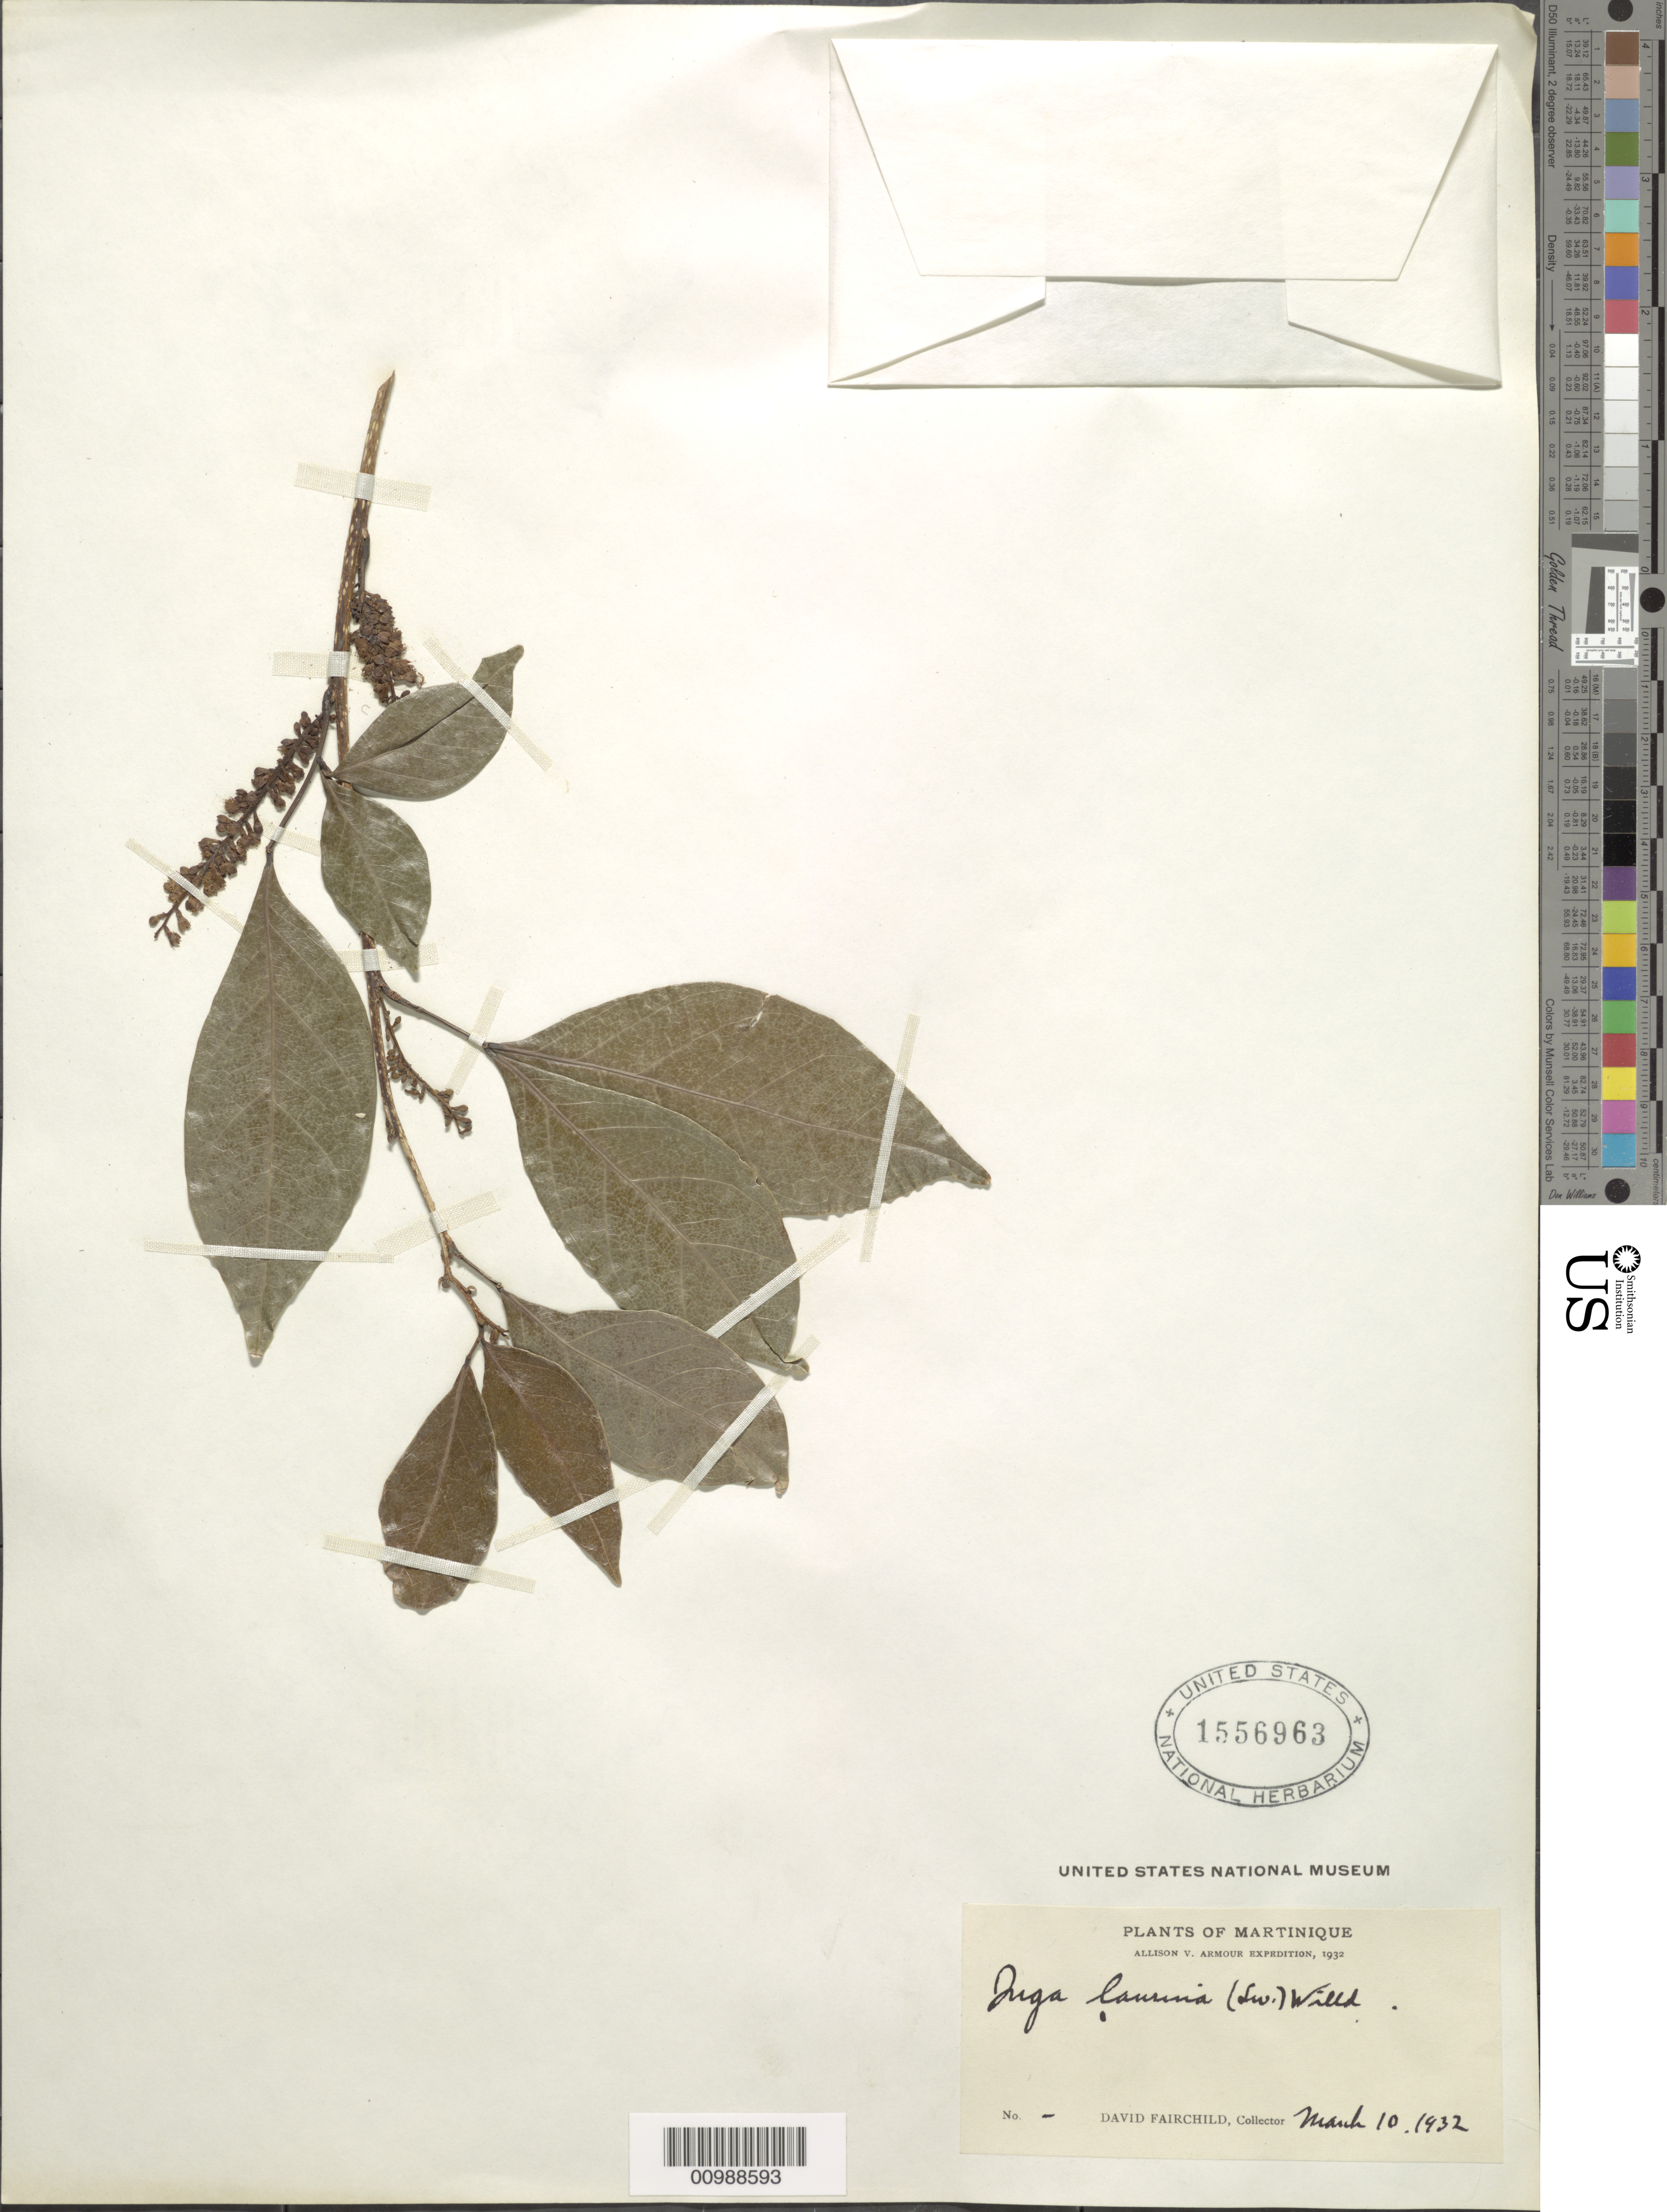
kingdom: Plantae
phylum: Tracheophyta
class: Magnoliopsida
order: Fabales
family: Fabaceae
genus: Inga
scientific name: Inga laurina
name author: (Sw.) Willd.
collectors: D. Fairchild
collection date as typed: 10 Mar 1932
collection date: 1932-03-10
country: Martinique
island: Martinique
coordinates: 0 N, 0 E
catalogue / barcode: US 1556963